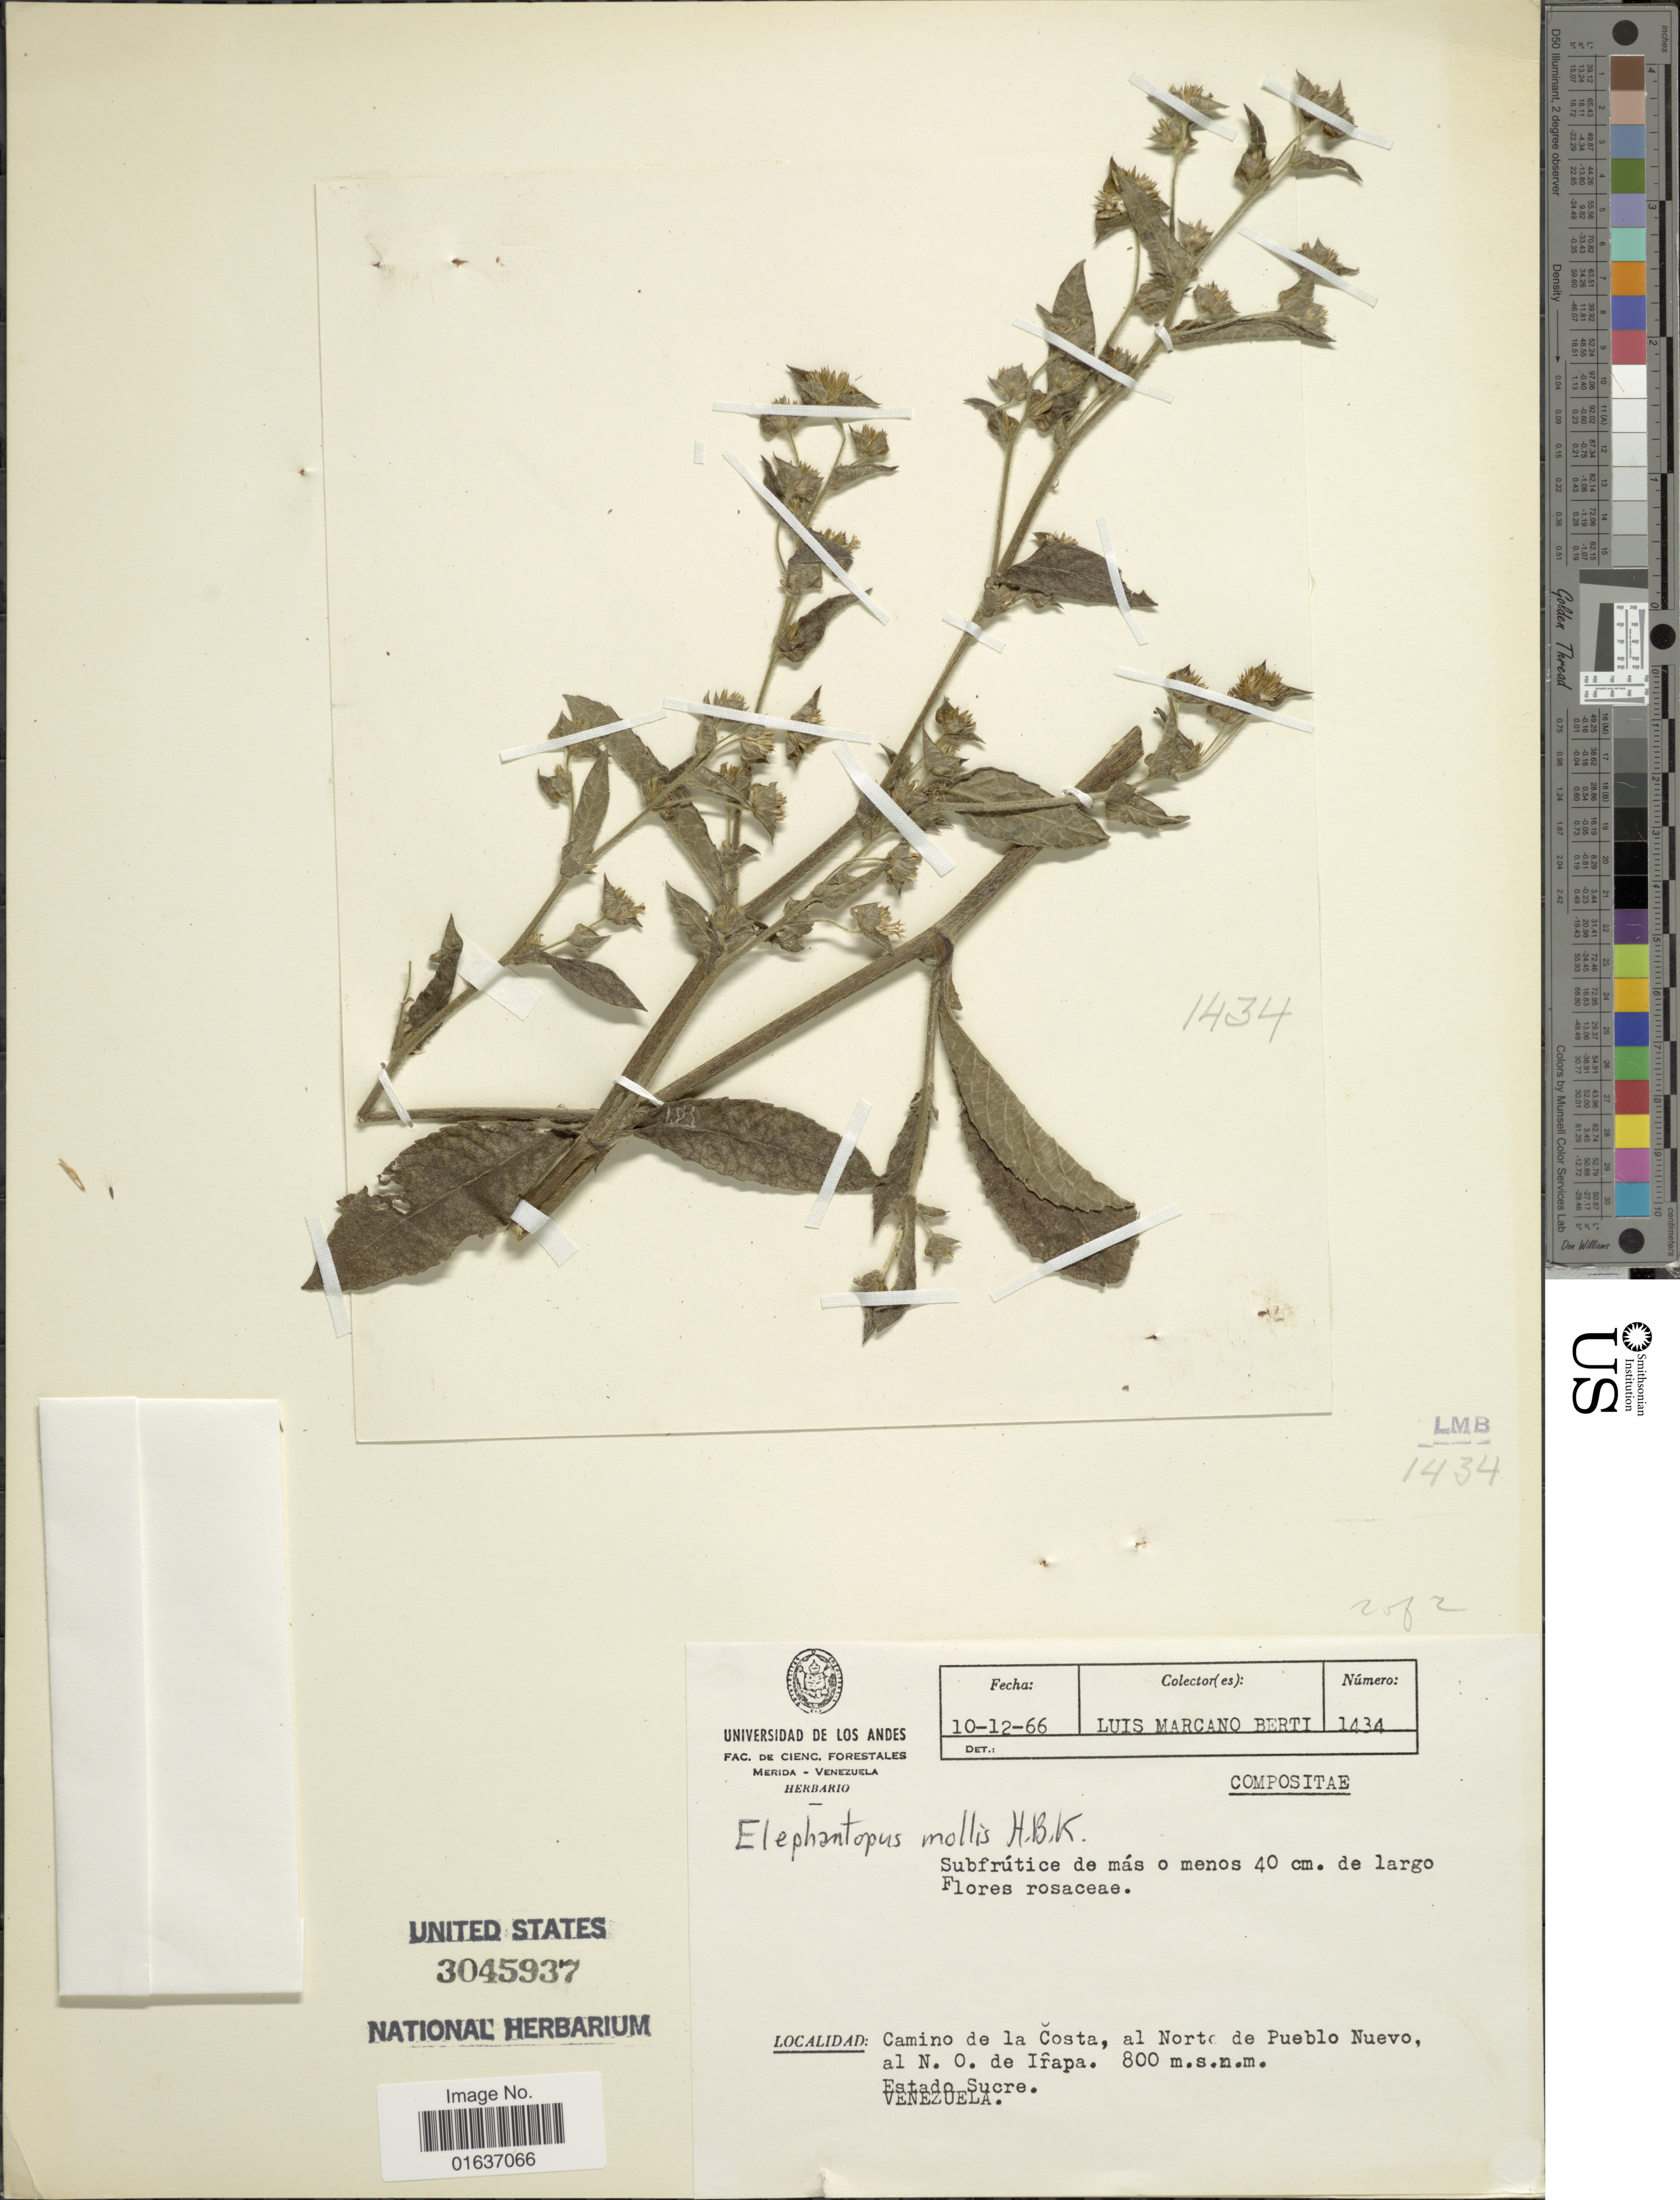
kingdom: Plantae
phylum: Tracheophyta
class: Magnoliopsida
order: Asterales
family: Asteraceae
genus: Elephantopus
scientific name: Elephantopus mollis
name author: Kunth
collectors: L. Marcano-Berti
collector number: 1434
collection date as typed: Transcribed d/m/y: 10/12/66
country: Venezuela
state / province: Sucre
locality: Camino de la Costa, al Norte de Pueblo Nuevo, al N.O. de Irâpa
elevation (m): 800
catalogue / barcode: US 3045937